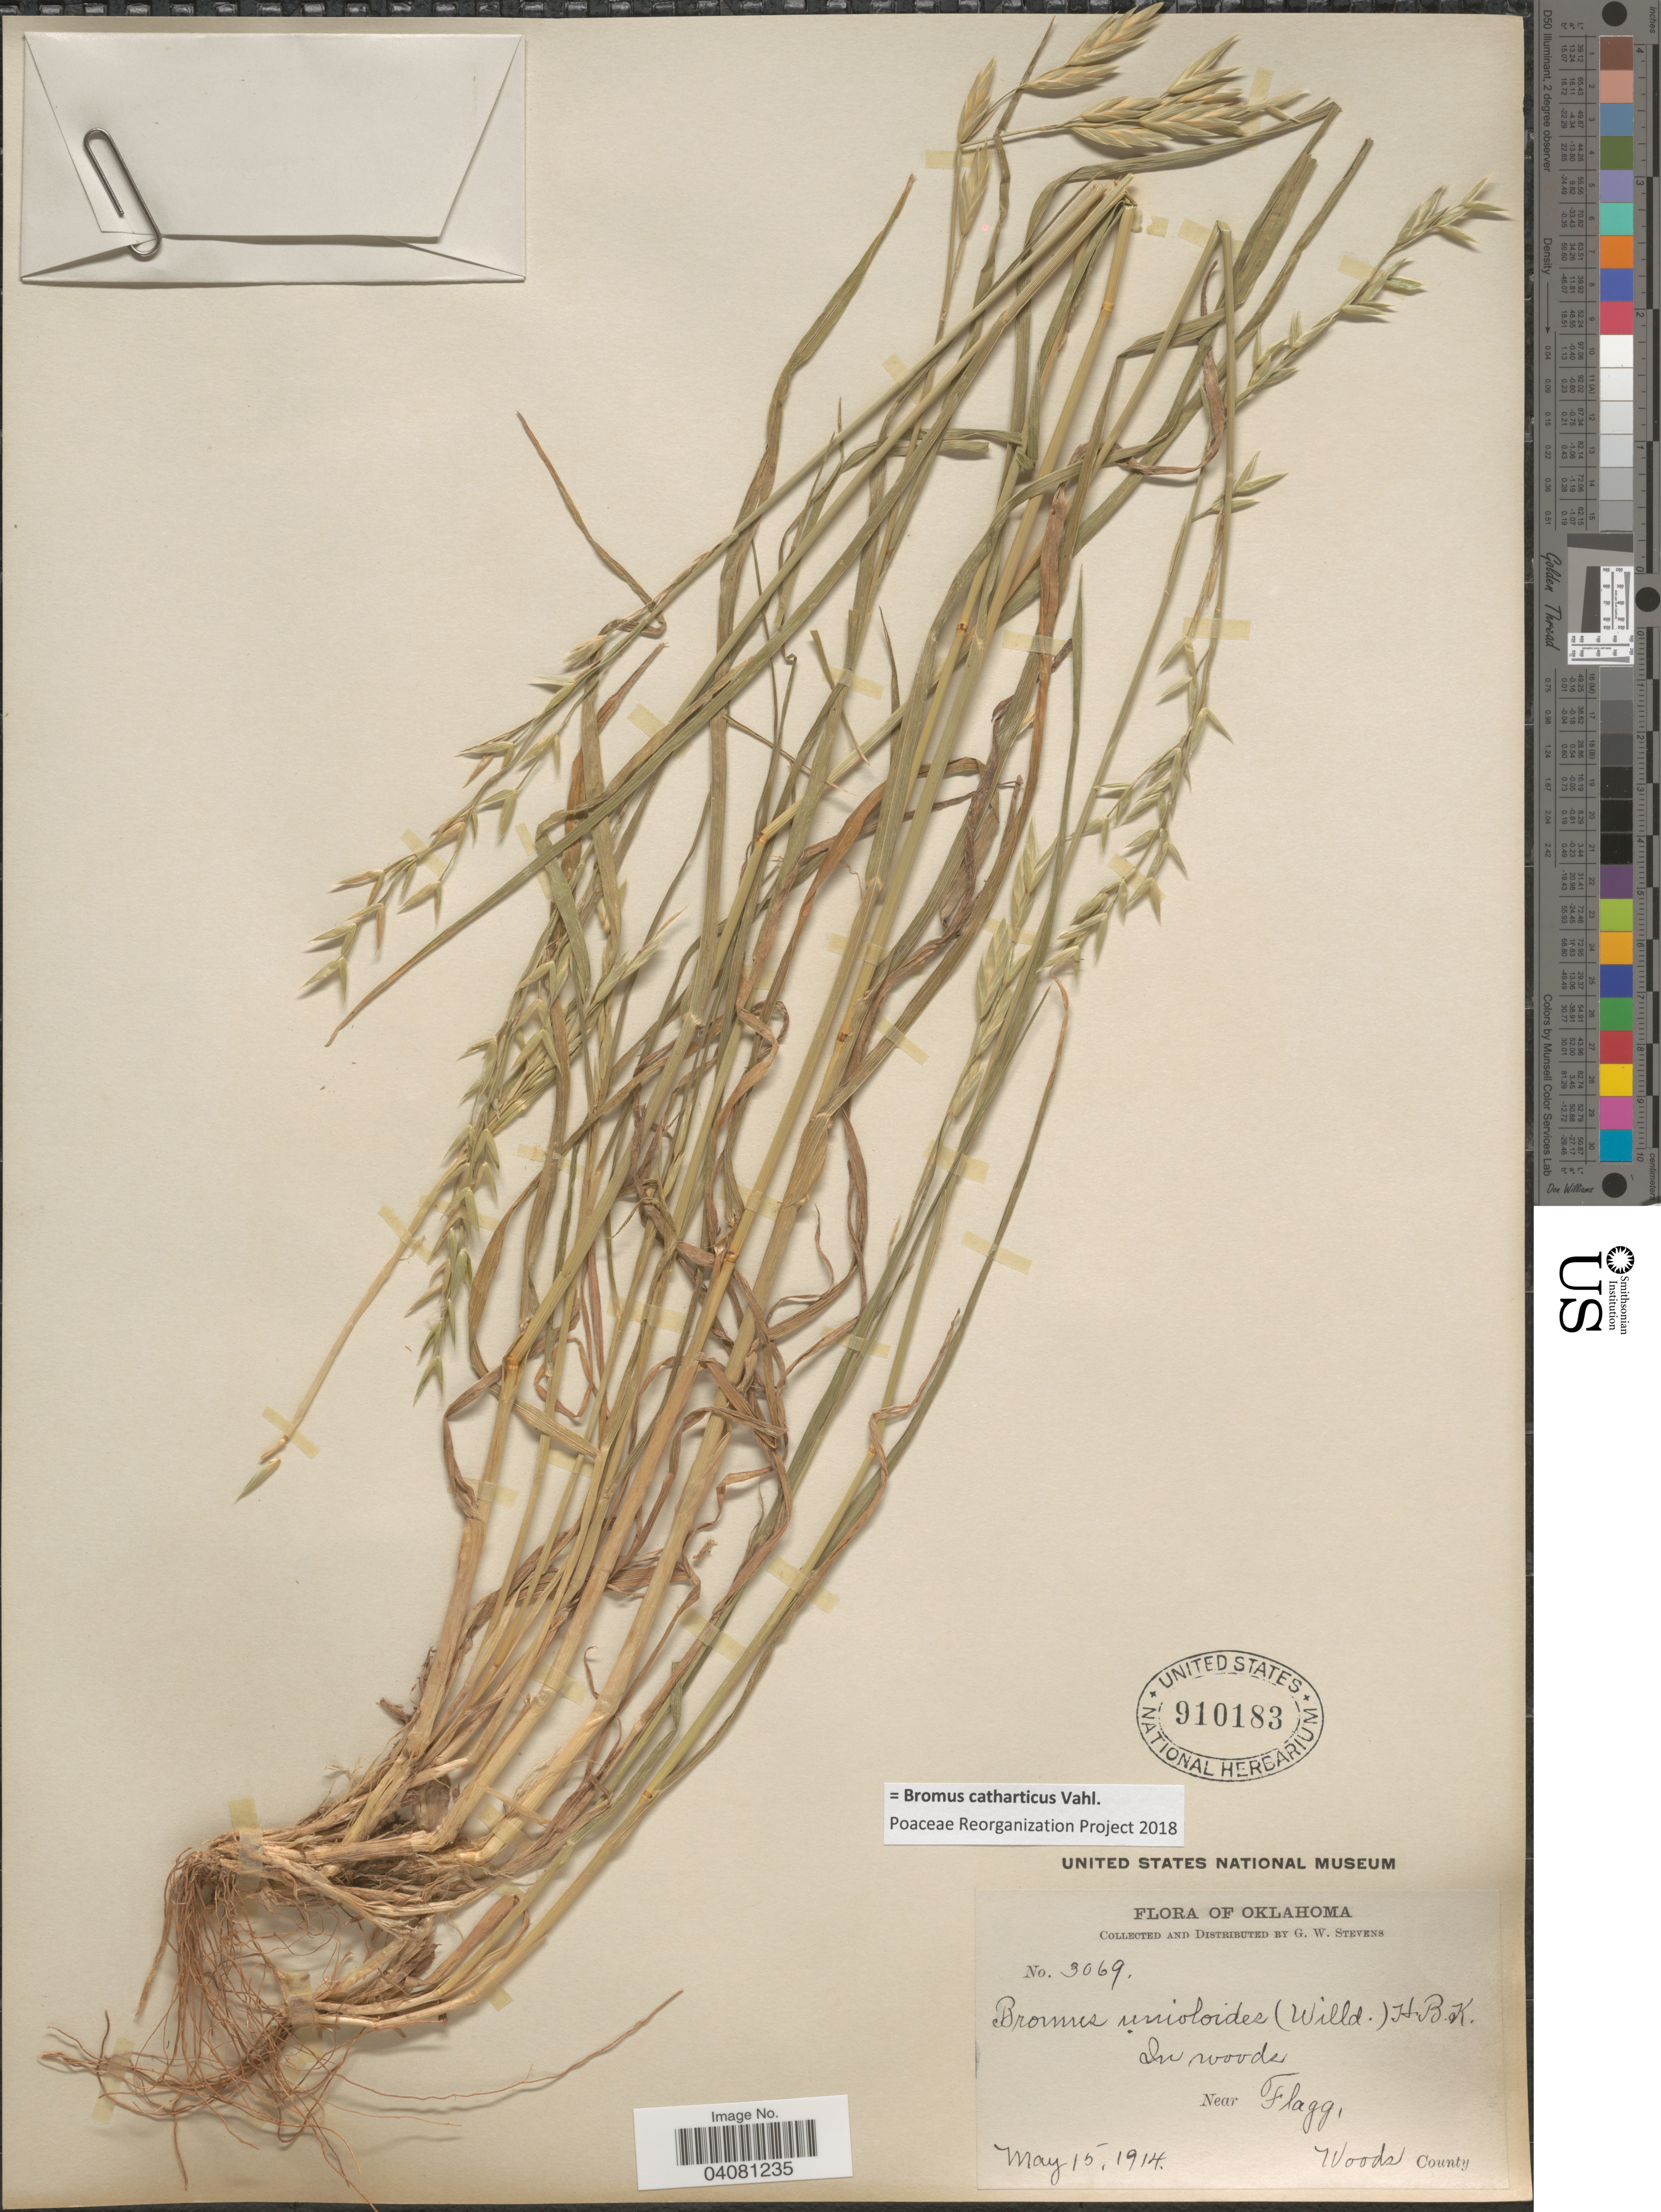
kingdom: Plantae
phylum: Tracheophyta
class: Liliopsida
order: Poales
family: Poaceae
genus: Bromus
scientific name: Bromus catharticus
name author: Vahl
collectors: G. W. Stevens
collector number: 3069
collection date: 1914-05-15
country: United States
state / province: Oklahoma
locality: In woods. Near Flagg, Woods County.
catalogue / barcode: US 910183